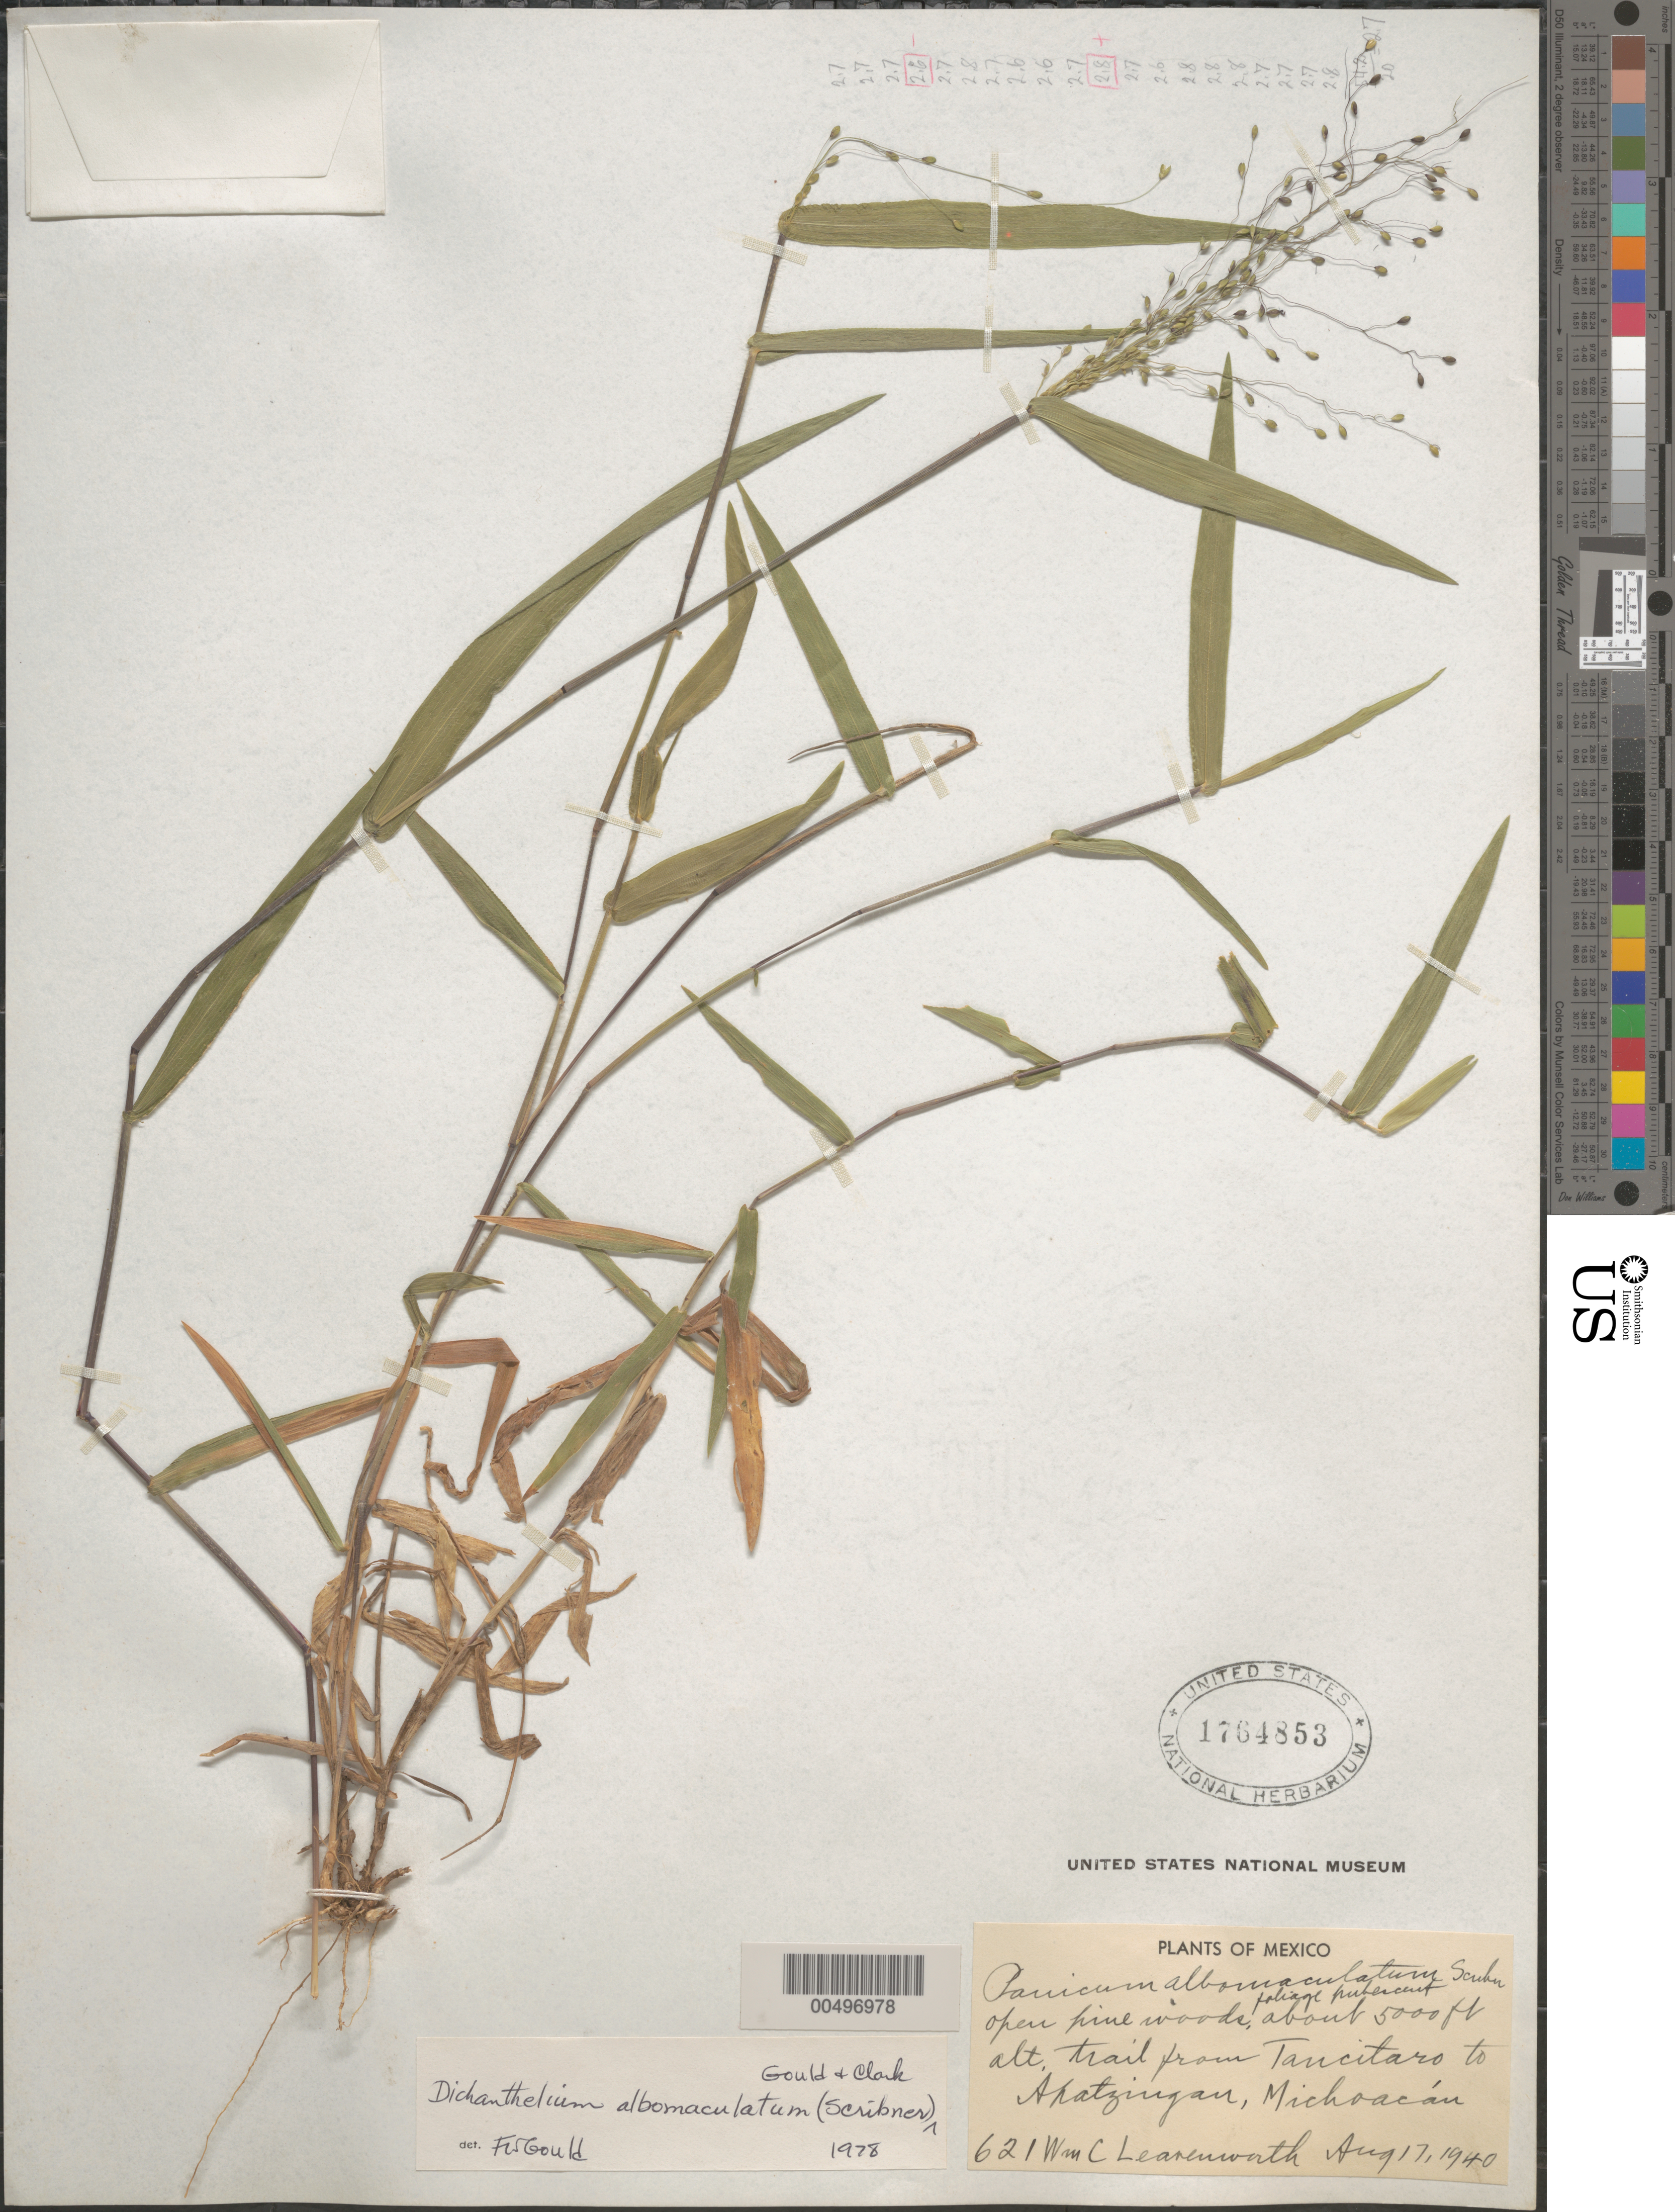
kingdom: Plantae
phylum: Tracheophyta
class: Liliopsida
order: Poales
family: Poaceae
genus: Dichanthelium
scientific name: Dichanthelium albomaculatum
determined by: Gould, F. W.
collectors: W. C. Leavenworth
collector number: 621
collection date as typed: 17 Aug 1940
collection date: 1940-08-17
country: Mexico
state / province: Michoacán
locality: Trail from Tancitaro to Apatzingan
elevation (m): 1524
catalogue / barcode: US 1764853